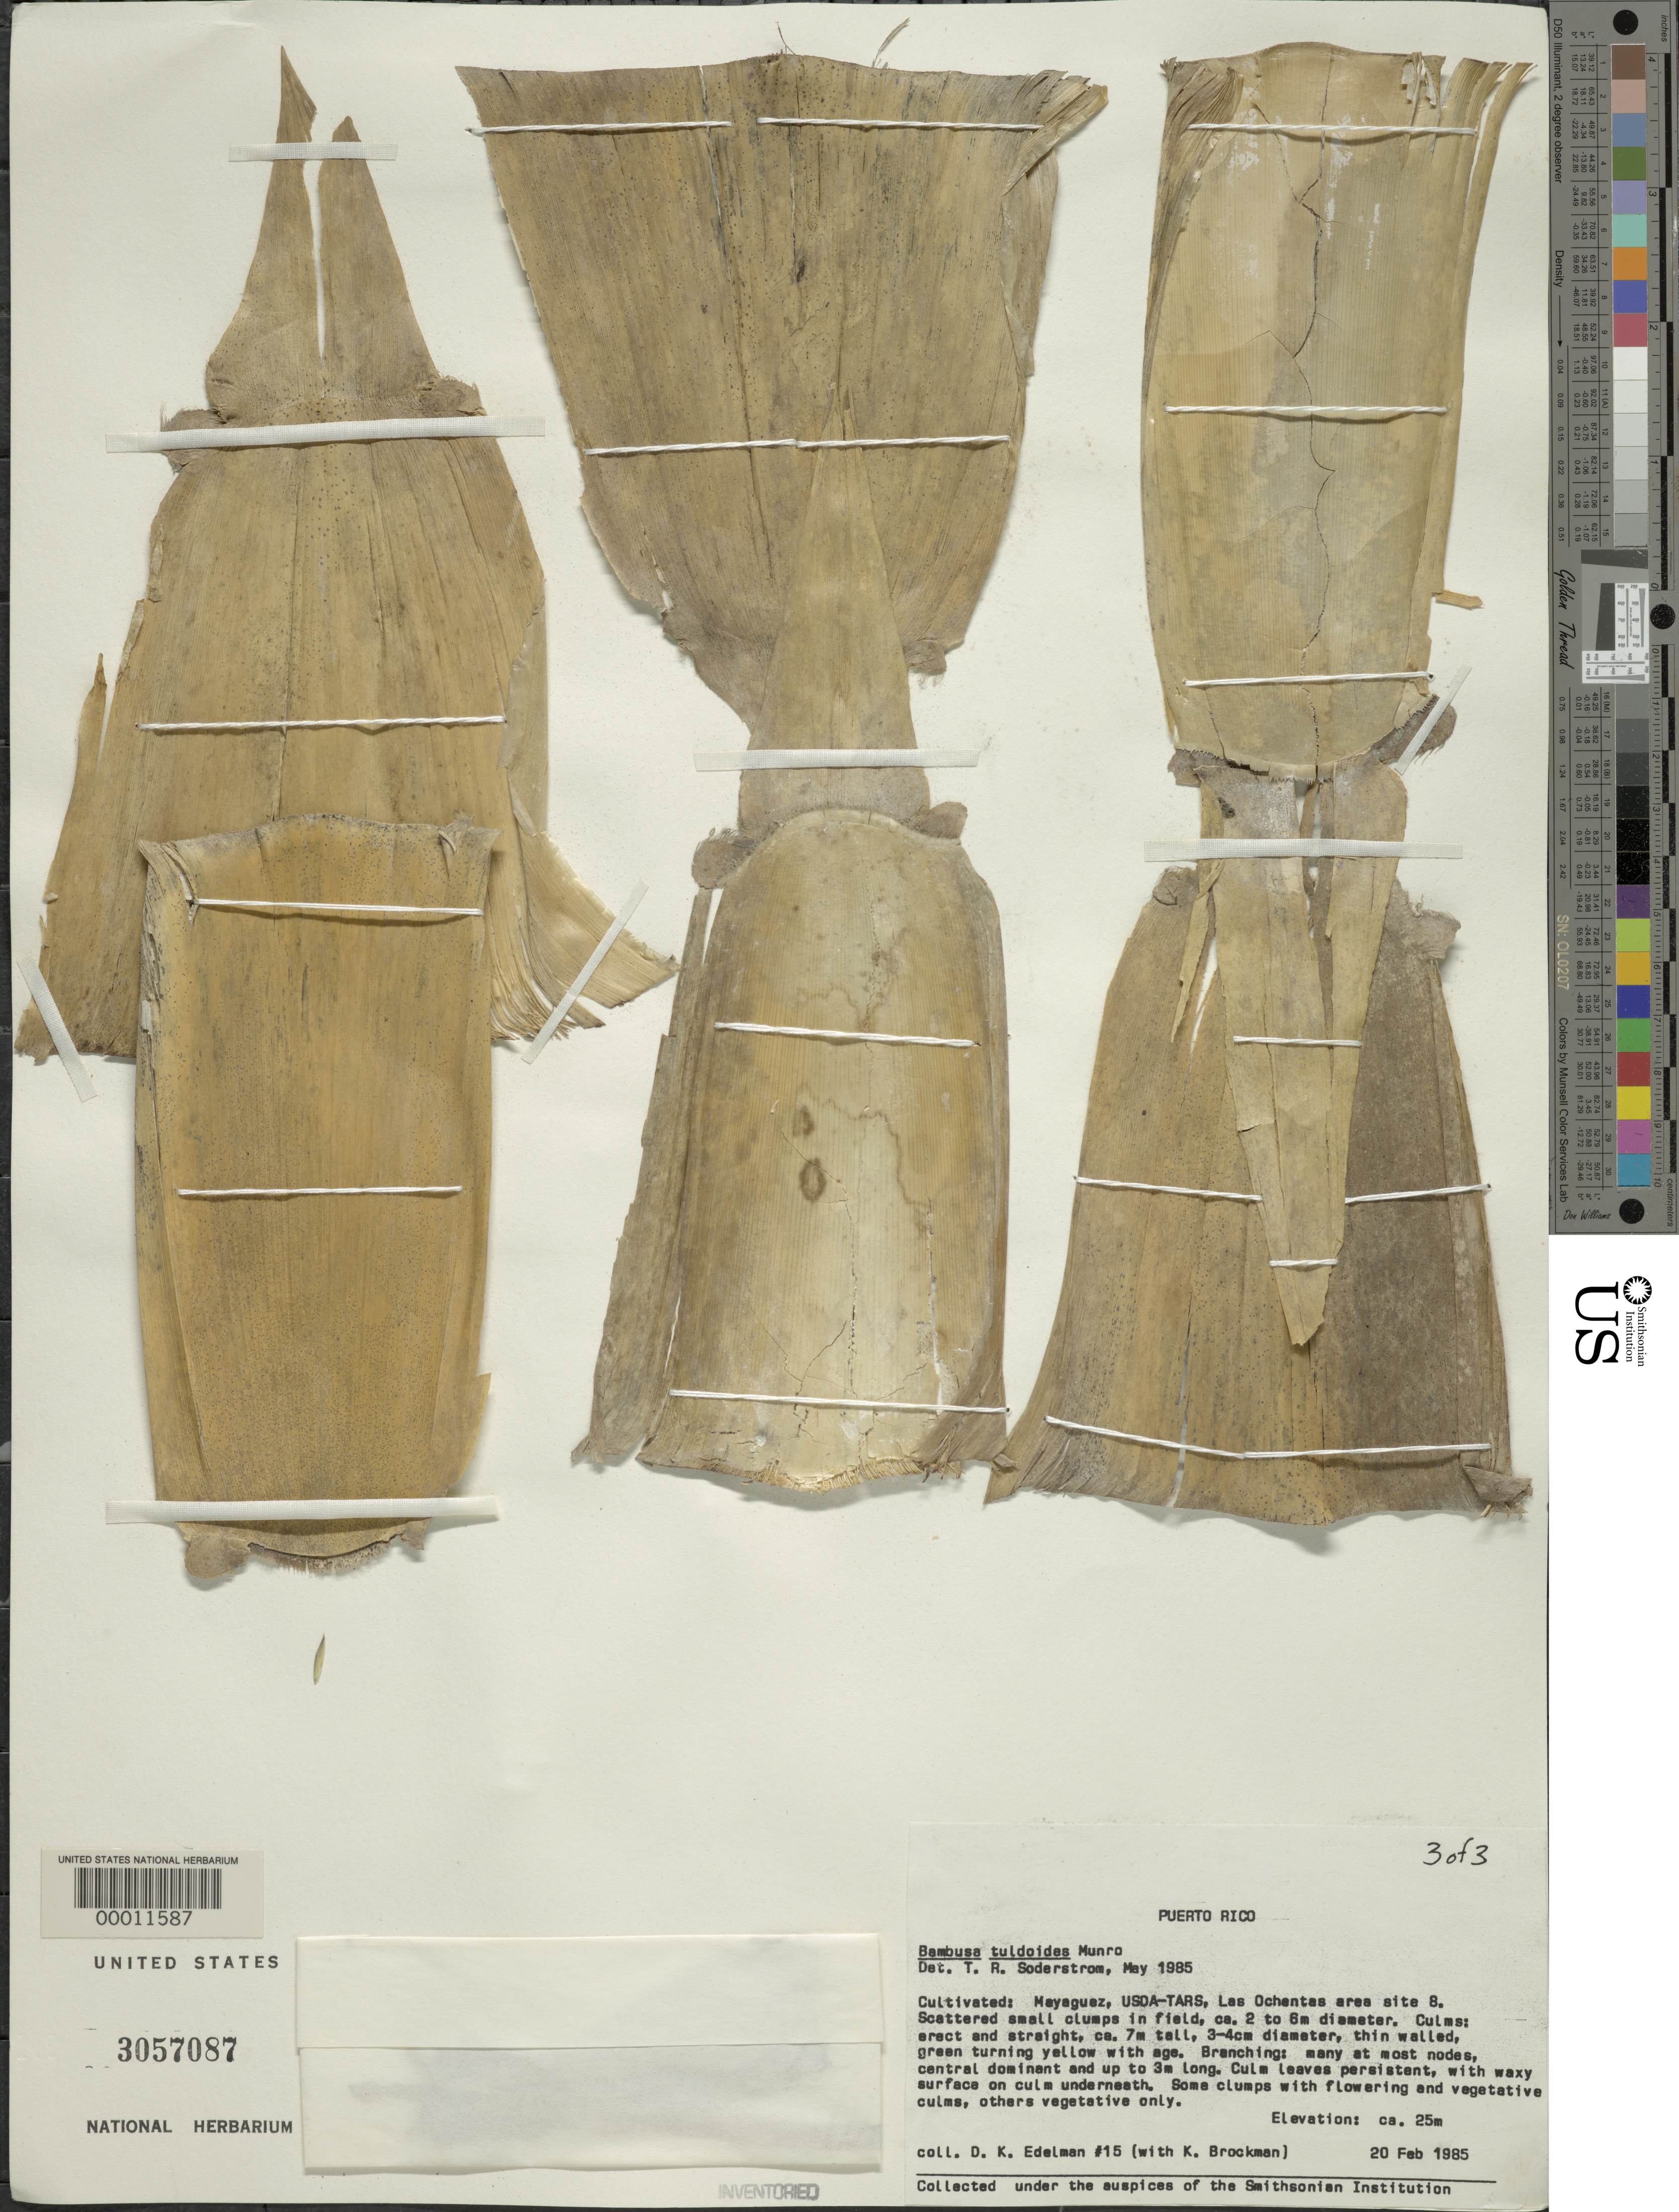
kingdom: Plantae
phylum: Tracheophyta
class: Liliopsida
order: Poales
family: Poaceae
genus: Bambusa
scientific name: Bambusa tuldoides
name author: Munro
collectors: D. Edelman & K. Brockman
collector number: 15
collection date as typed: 20 Feb 1985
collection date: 1985-02-20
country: Puerto Rico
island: Greater Antilles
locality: Mayaguez, usda-tars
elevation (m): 25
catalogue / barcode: US 3057087